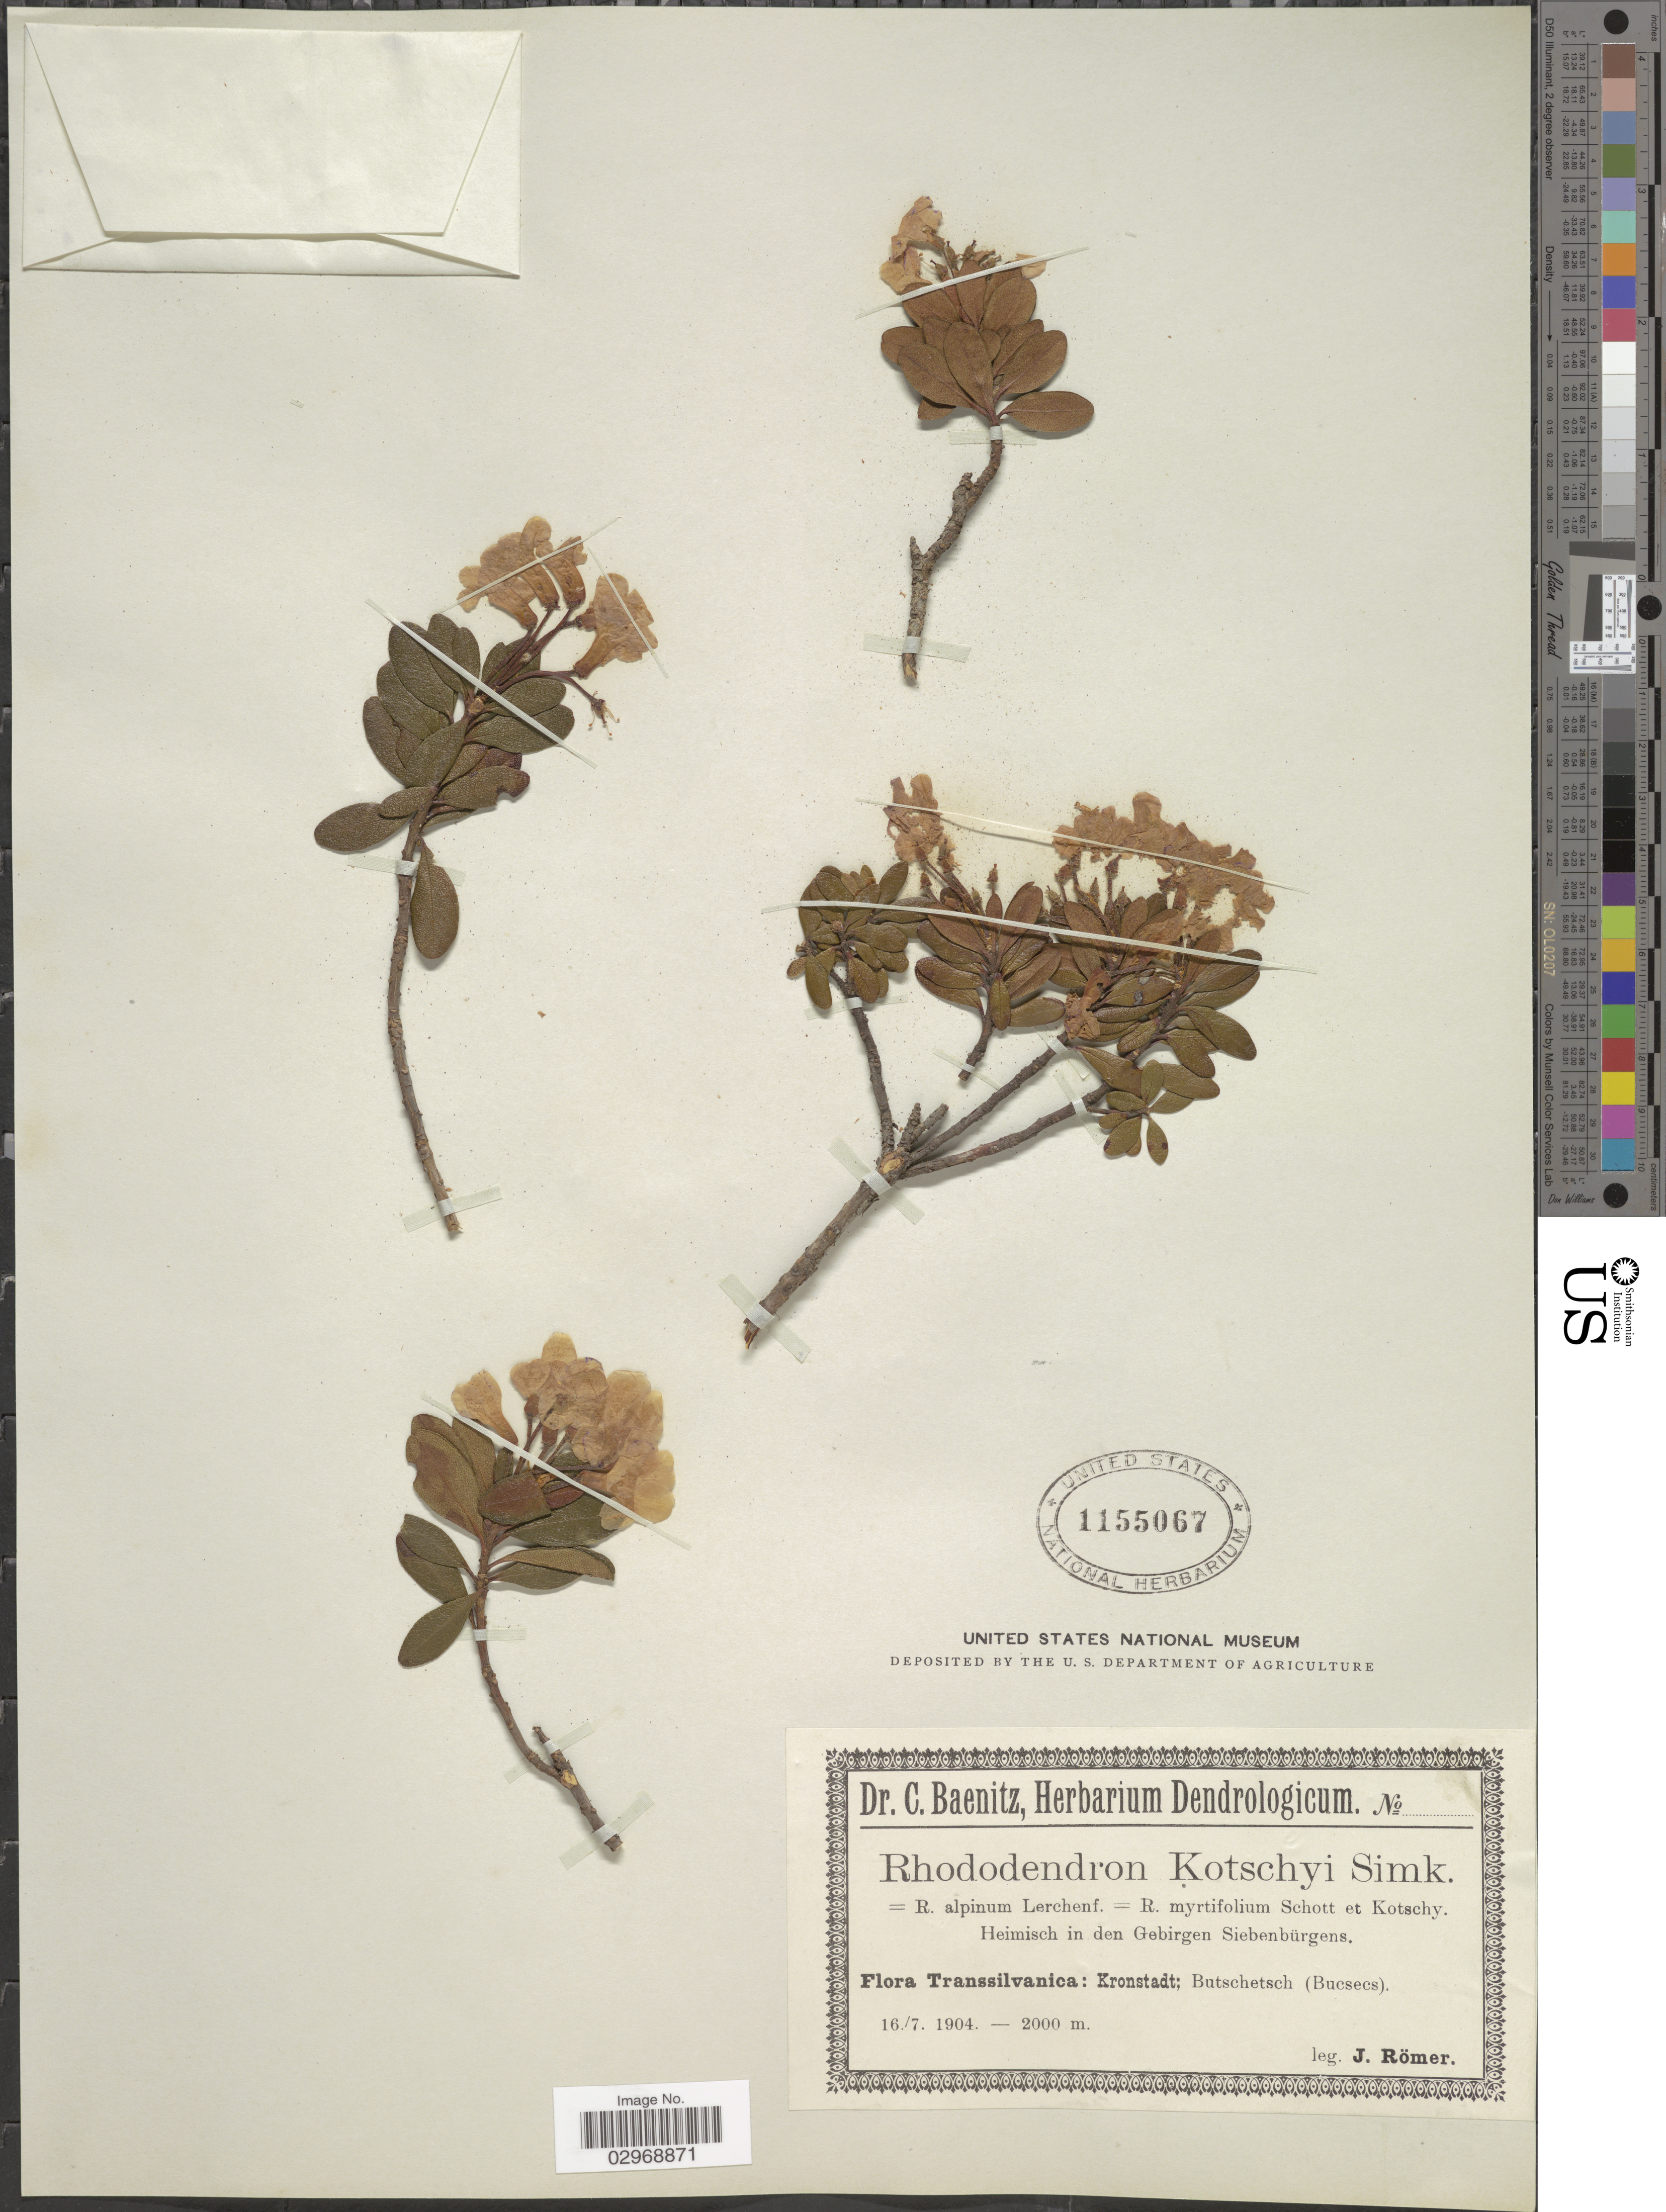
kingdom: Plantae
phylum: Tracheophyta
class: Magnoliopsida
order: Ericales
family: Ericaceae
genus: Rhododendron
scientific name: Rhododendron kotschyi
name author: Simonk.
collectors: J. Romer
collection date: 1904-07-16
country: Romania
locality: Transsilvanica: Kronstadt; Butschetsch (Bucsecs).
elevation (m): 2000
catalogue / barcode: US 1155067